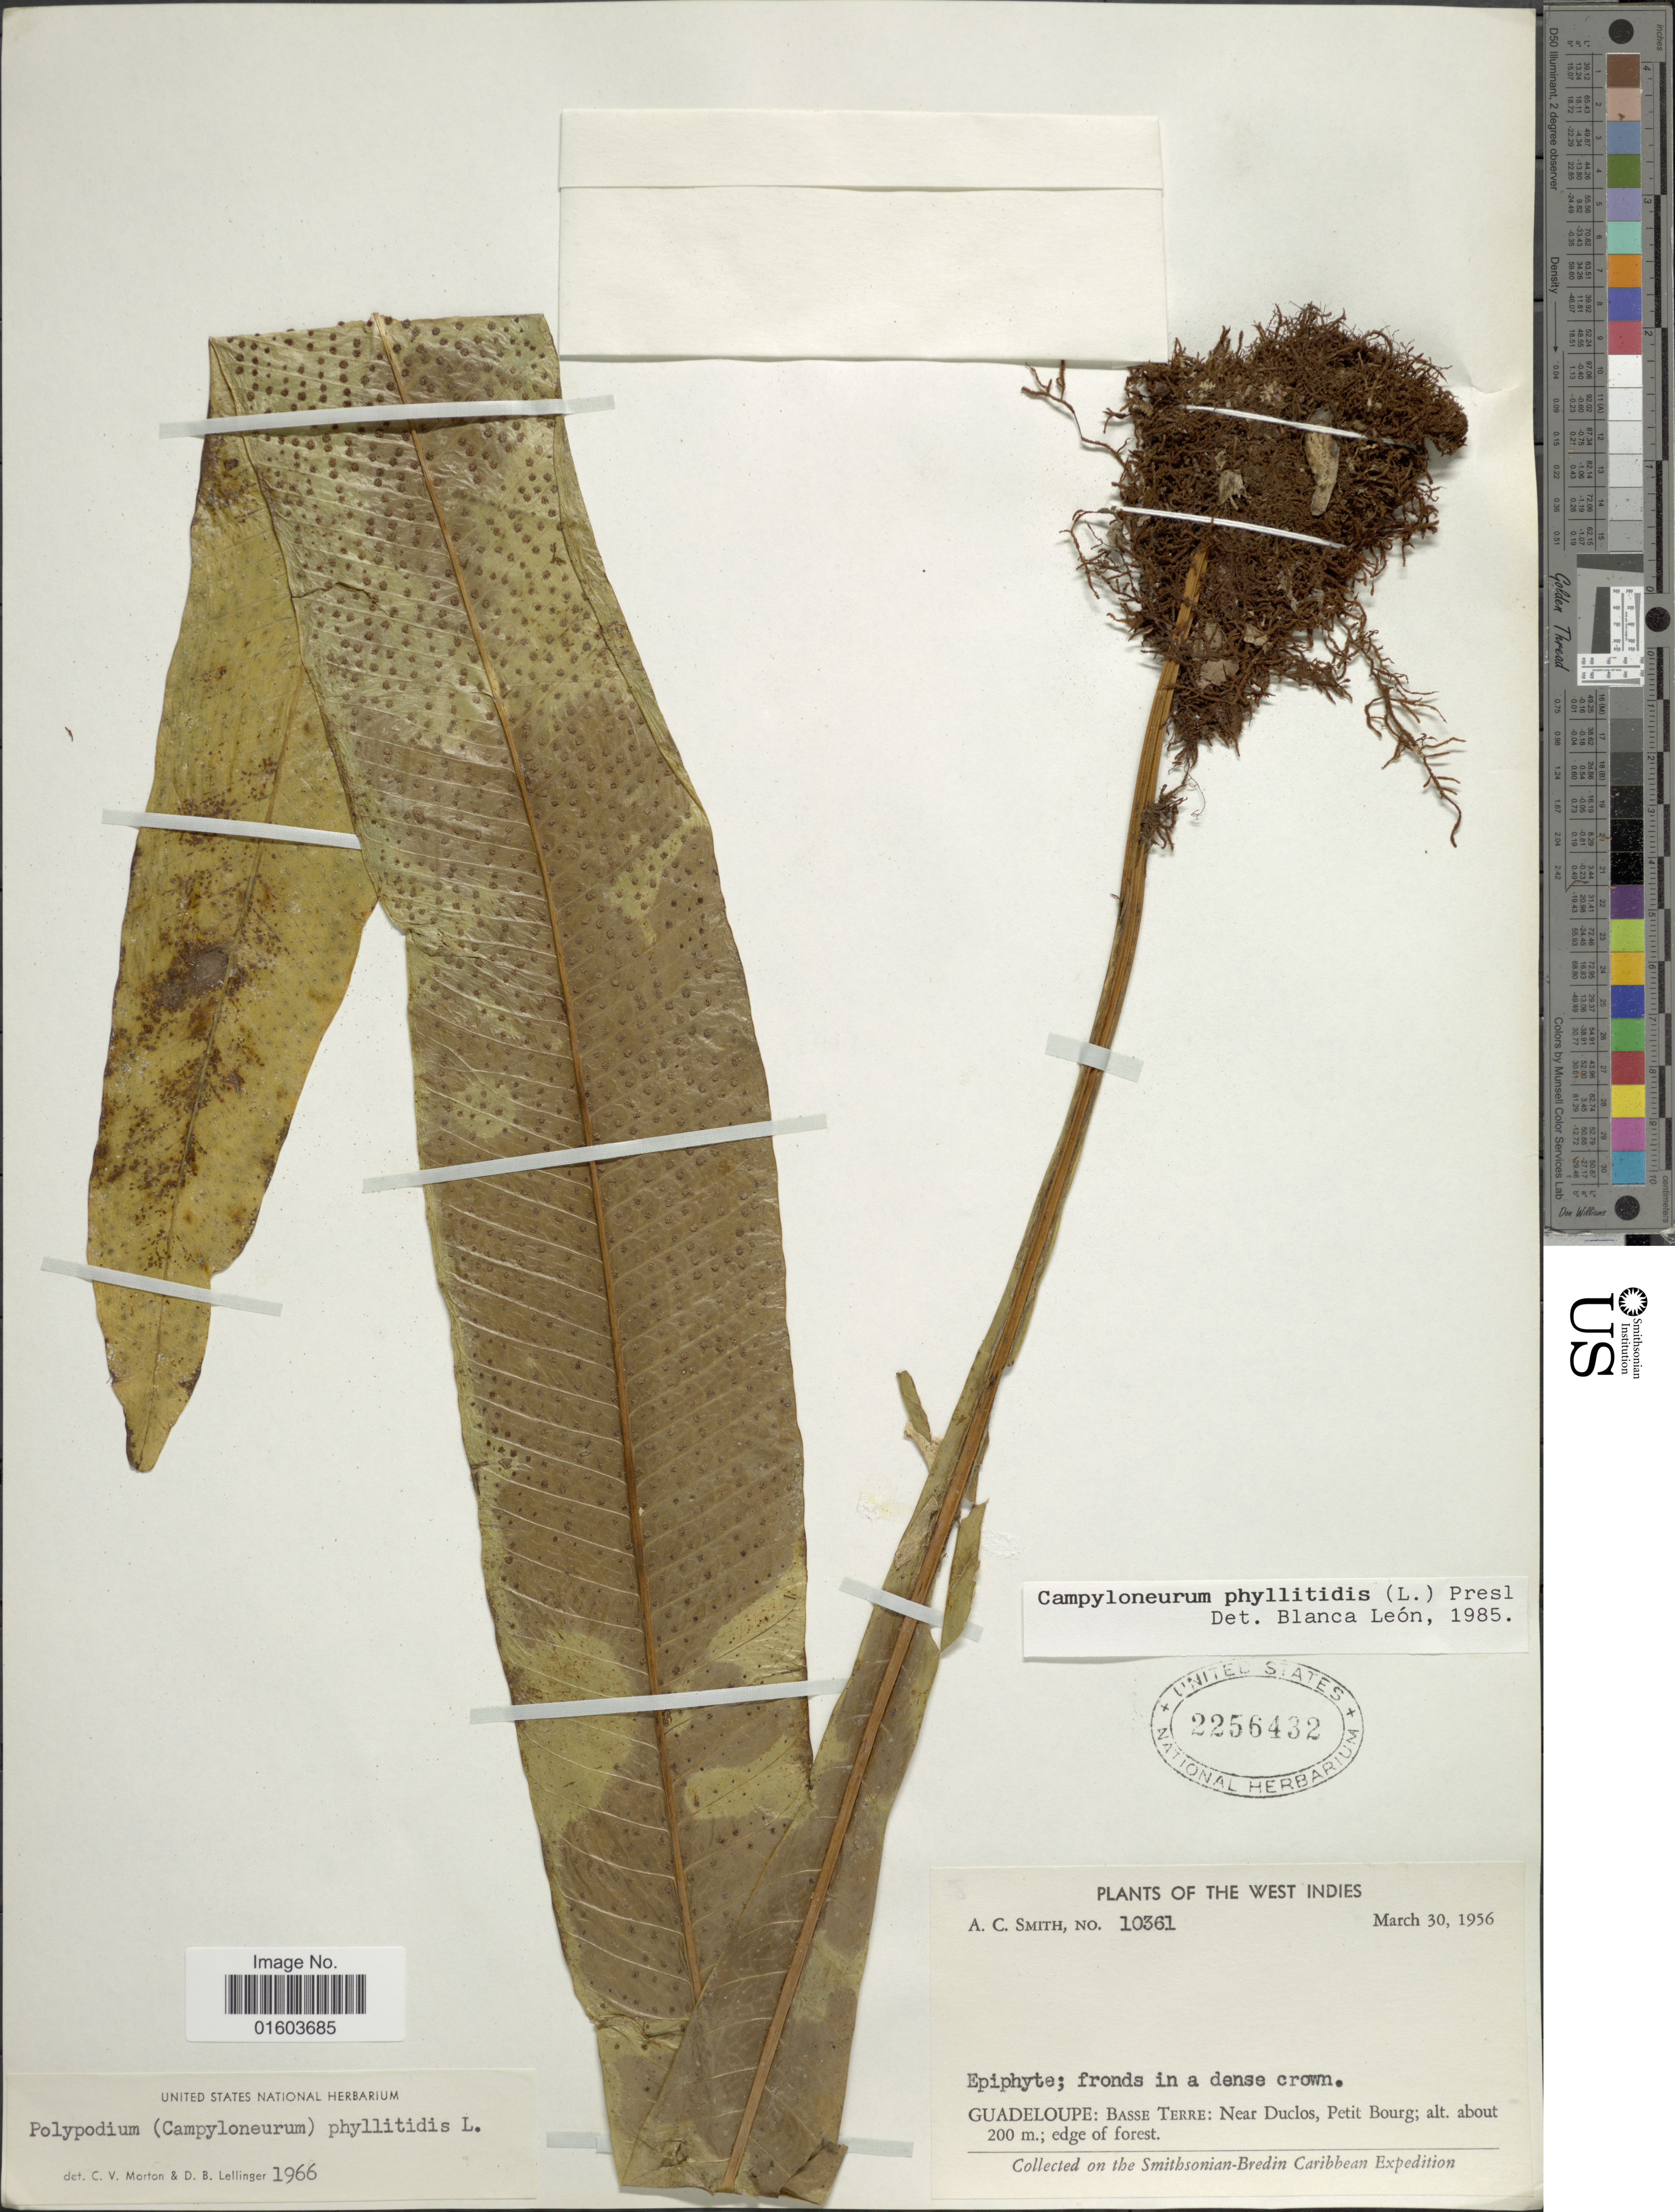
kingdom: Plantae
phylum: Tracheophyta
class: Polypodiopsida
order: Polypodiales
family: Polypodiaceae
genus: Campyloneurum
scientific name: Campyloneurum phyllitidis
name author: (L.) C. Presl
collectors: A. C. Smith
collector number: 10361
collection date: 1956-03-30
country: Guadeloupe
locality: West Indies, Guadeloupe: Basse Terre: Near Duclos,Petit Bourg.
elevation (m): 200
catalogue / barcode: US 2256432